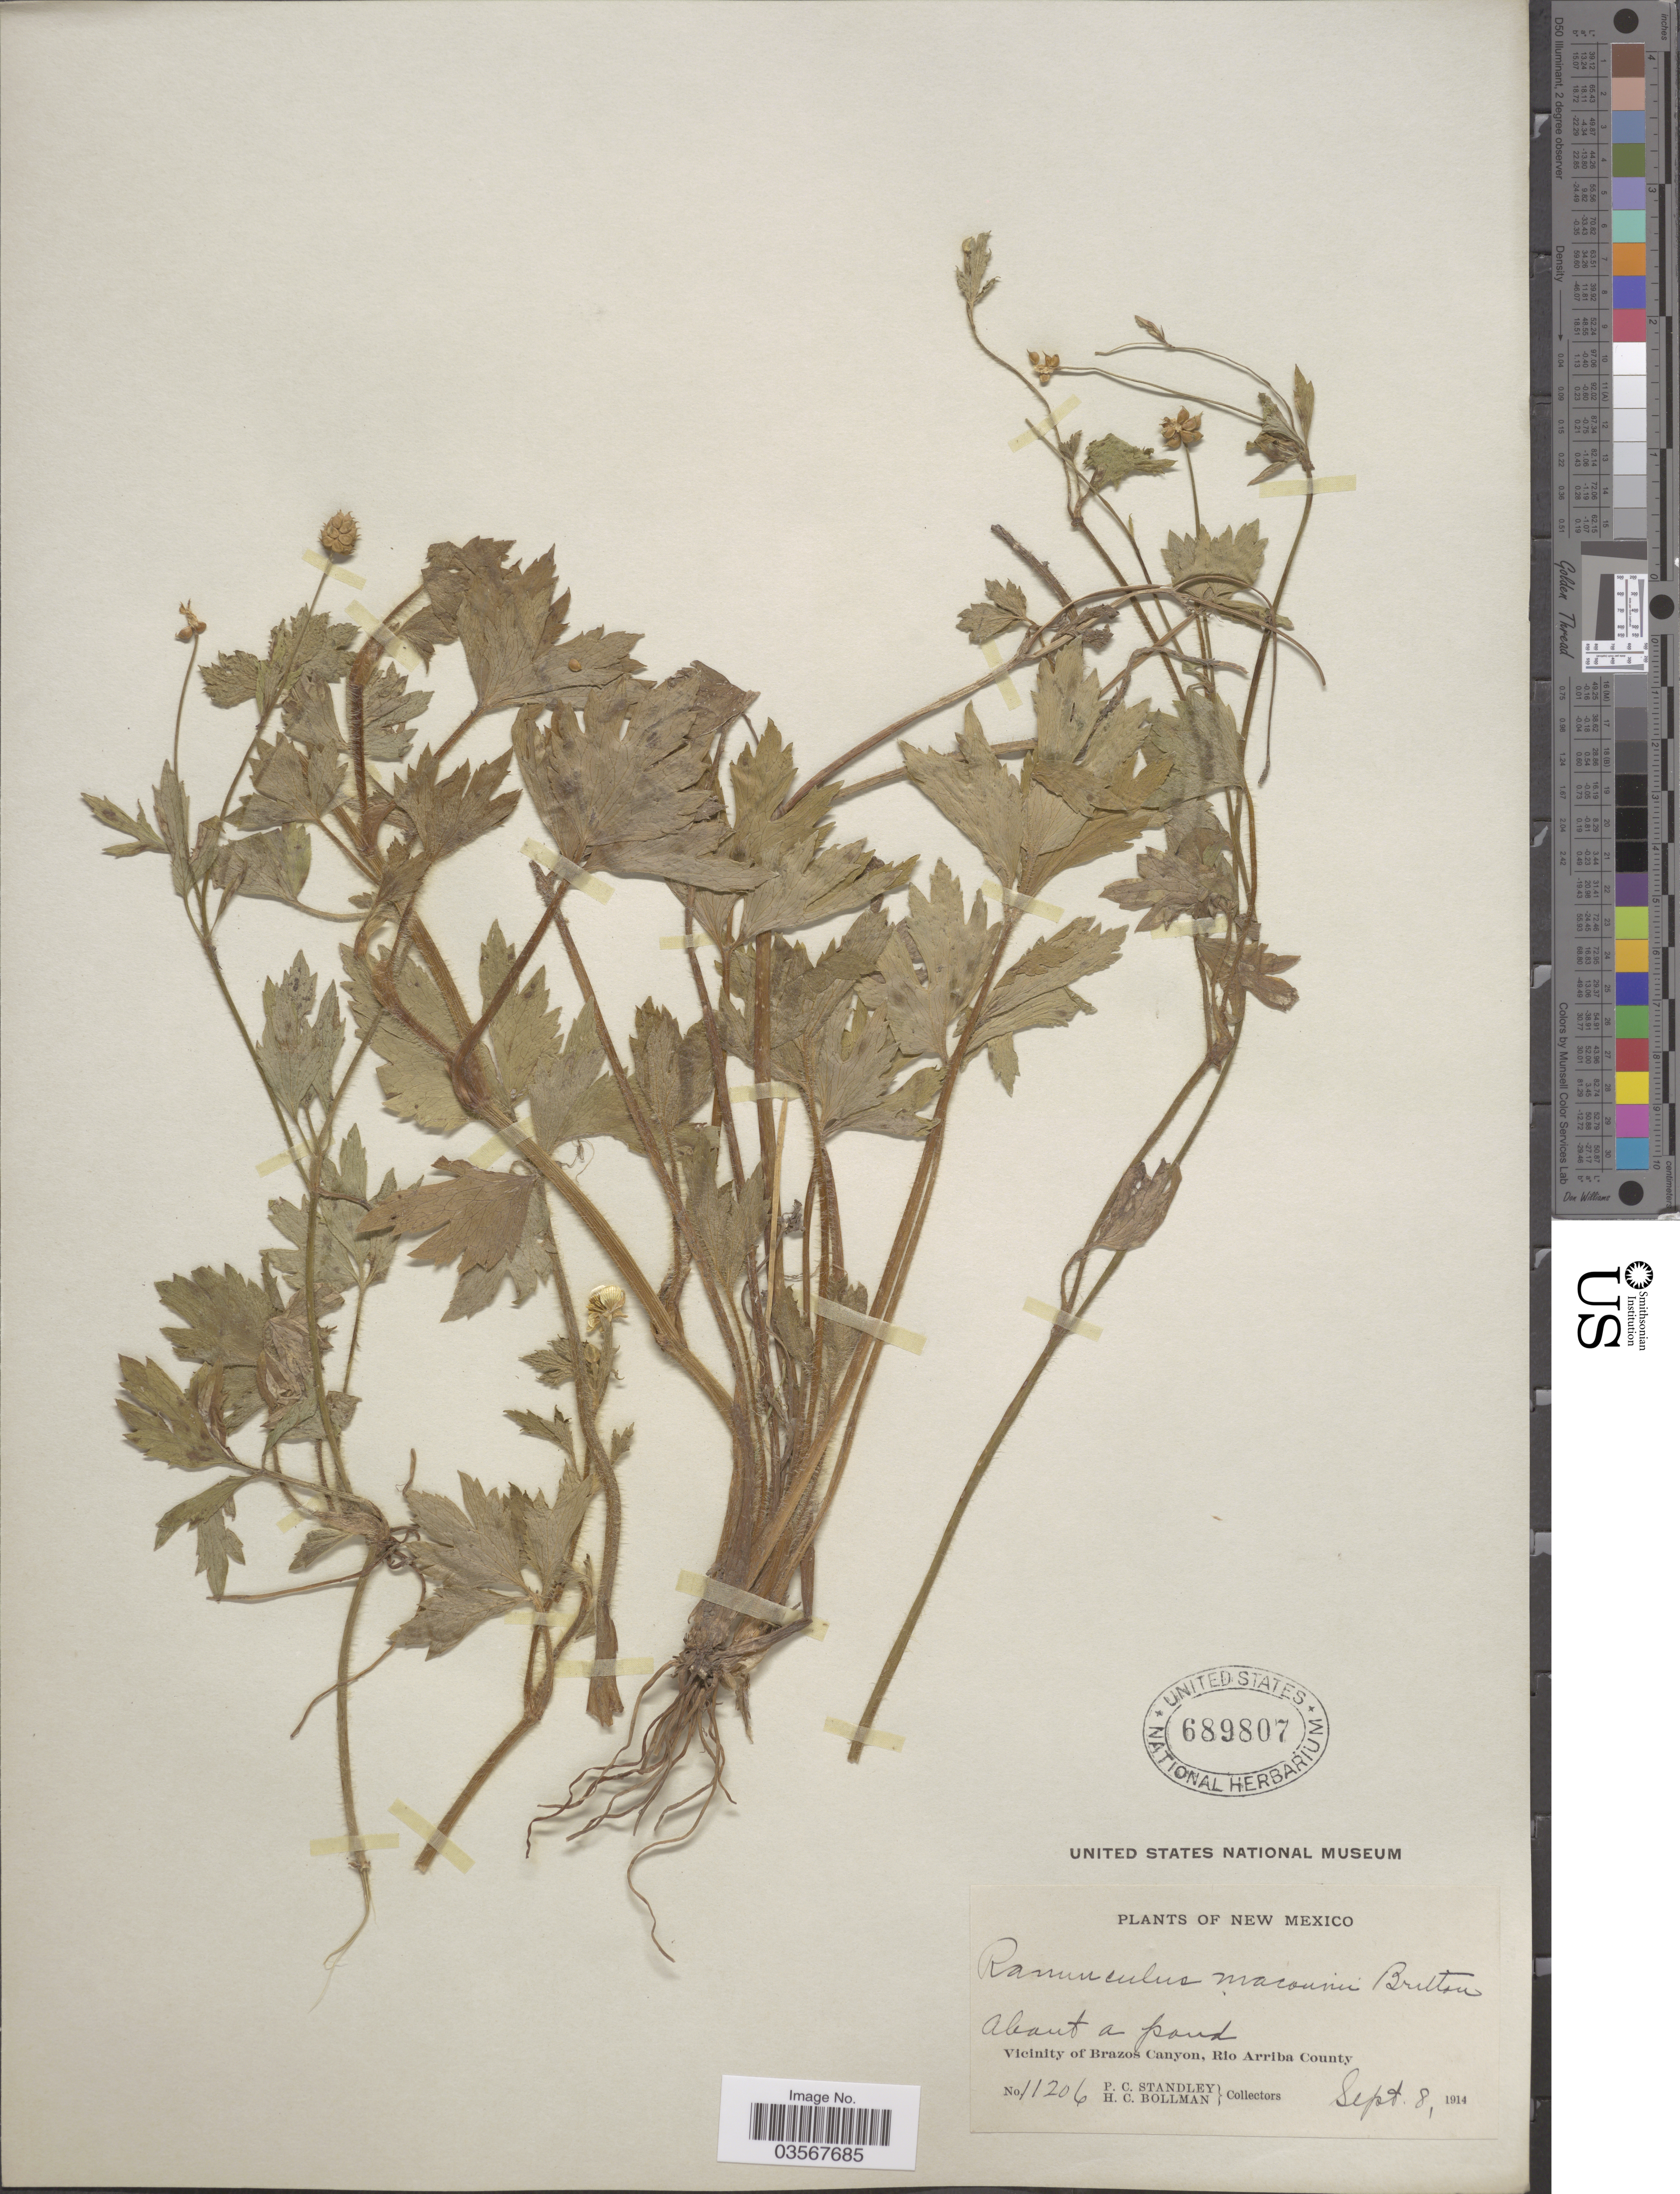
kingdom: Plantae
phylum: Tracheophyta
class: Magnoliopsida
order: Ranunculales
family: Ranunculaceae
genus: Ranunculus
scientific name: Ranunculus macounii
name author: Britton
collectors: P. C. Standley & H. C. Bollman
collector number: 11206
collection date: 1914-09-08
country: United States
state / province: New Mexico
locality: About a pond. Vicinity of Brazos Canyon, Rio Arriba County.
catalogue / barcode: US 689807